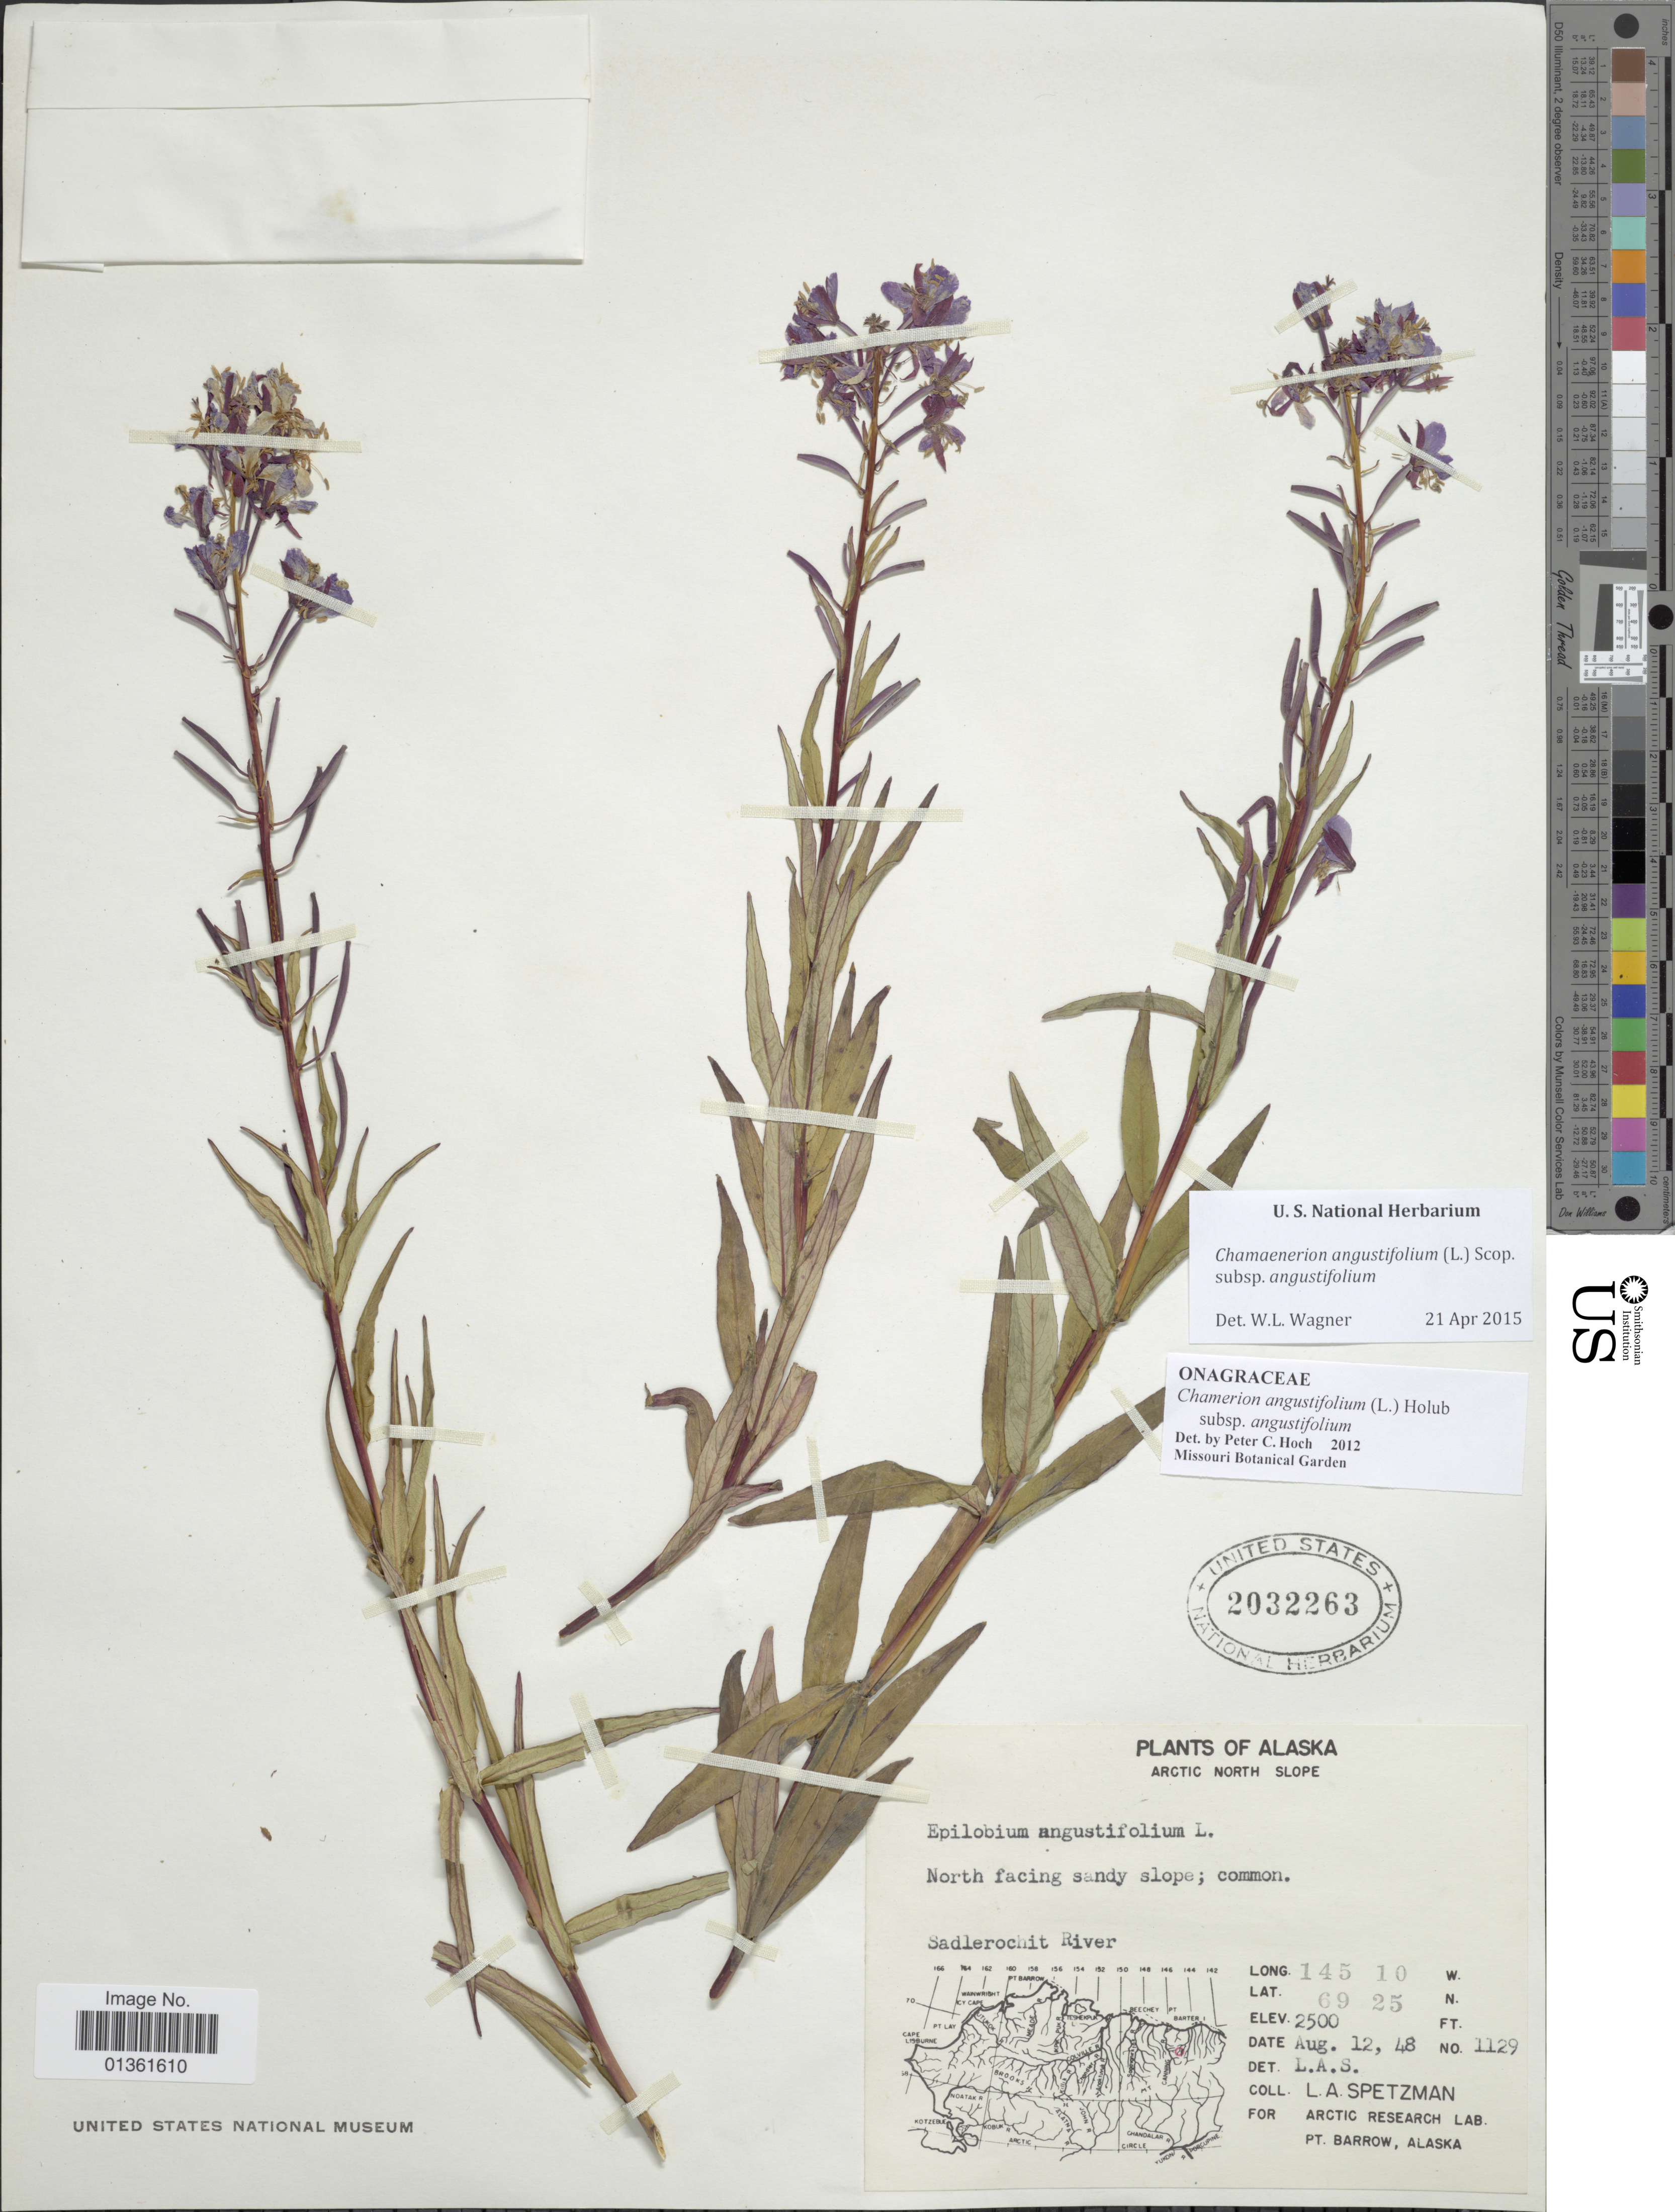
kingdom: Plantae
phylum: Tracheophyta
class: Magnoliopsida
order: Myrtales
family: Onagraceae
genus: Chamaenerion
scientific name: Chamaenerion angustifolium subsp. angustifolium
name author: (L.) Scop.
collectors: L. Spetzman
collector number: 1129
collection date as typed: Transcribed d/m/y: 12/8/48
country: United States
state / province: Alaska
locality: Arctic North Slope.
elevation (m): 762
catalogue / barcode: US 2032263